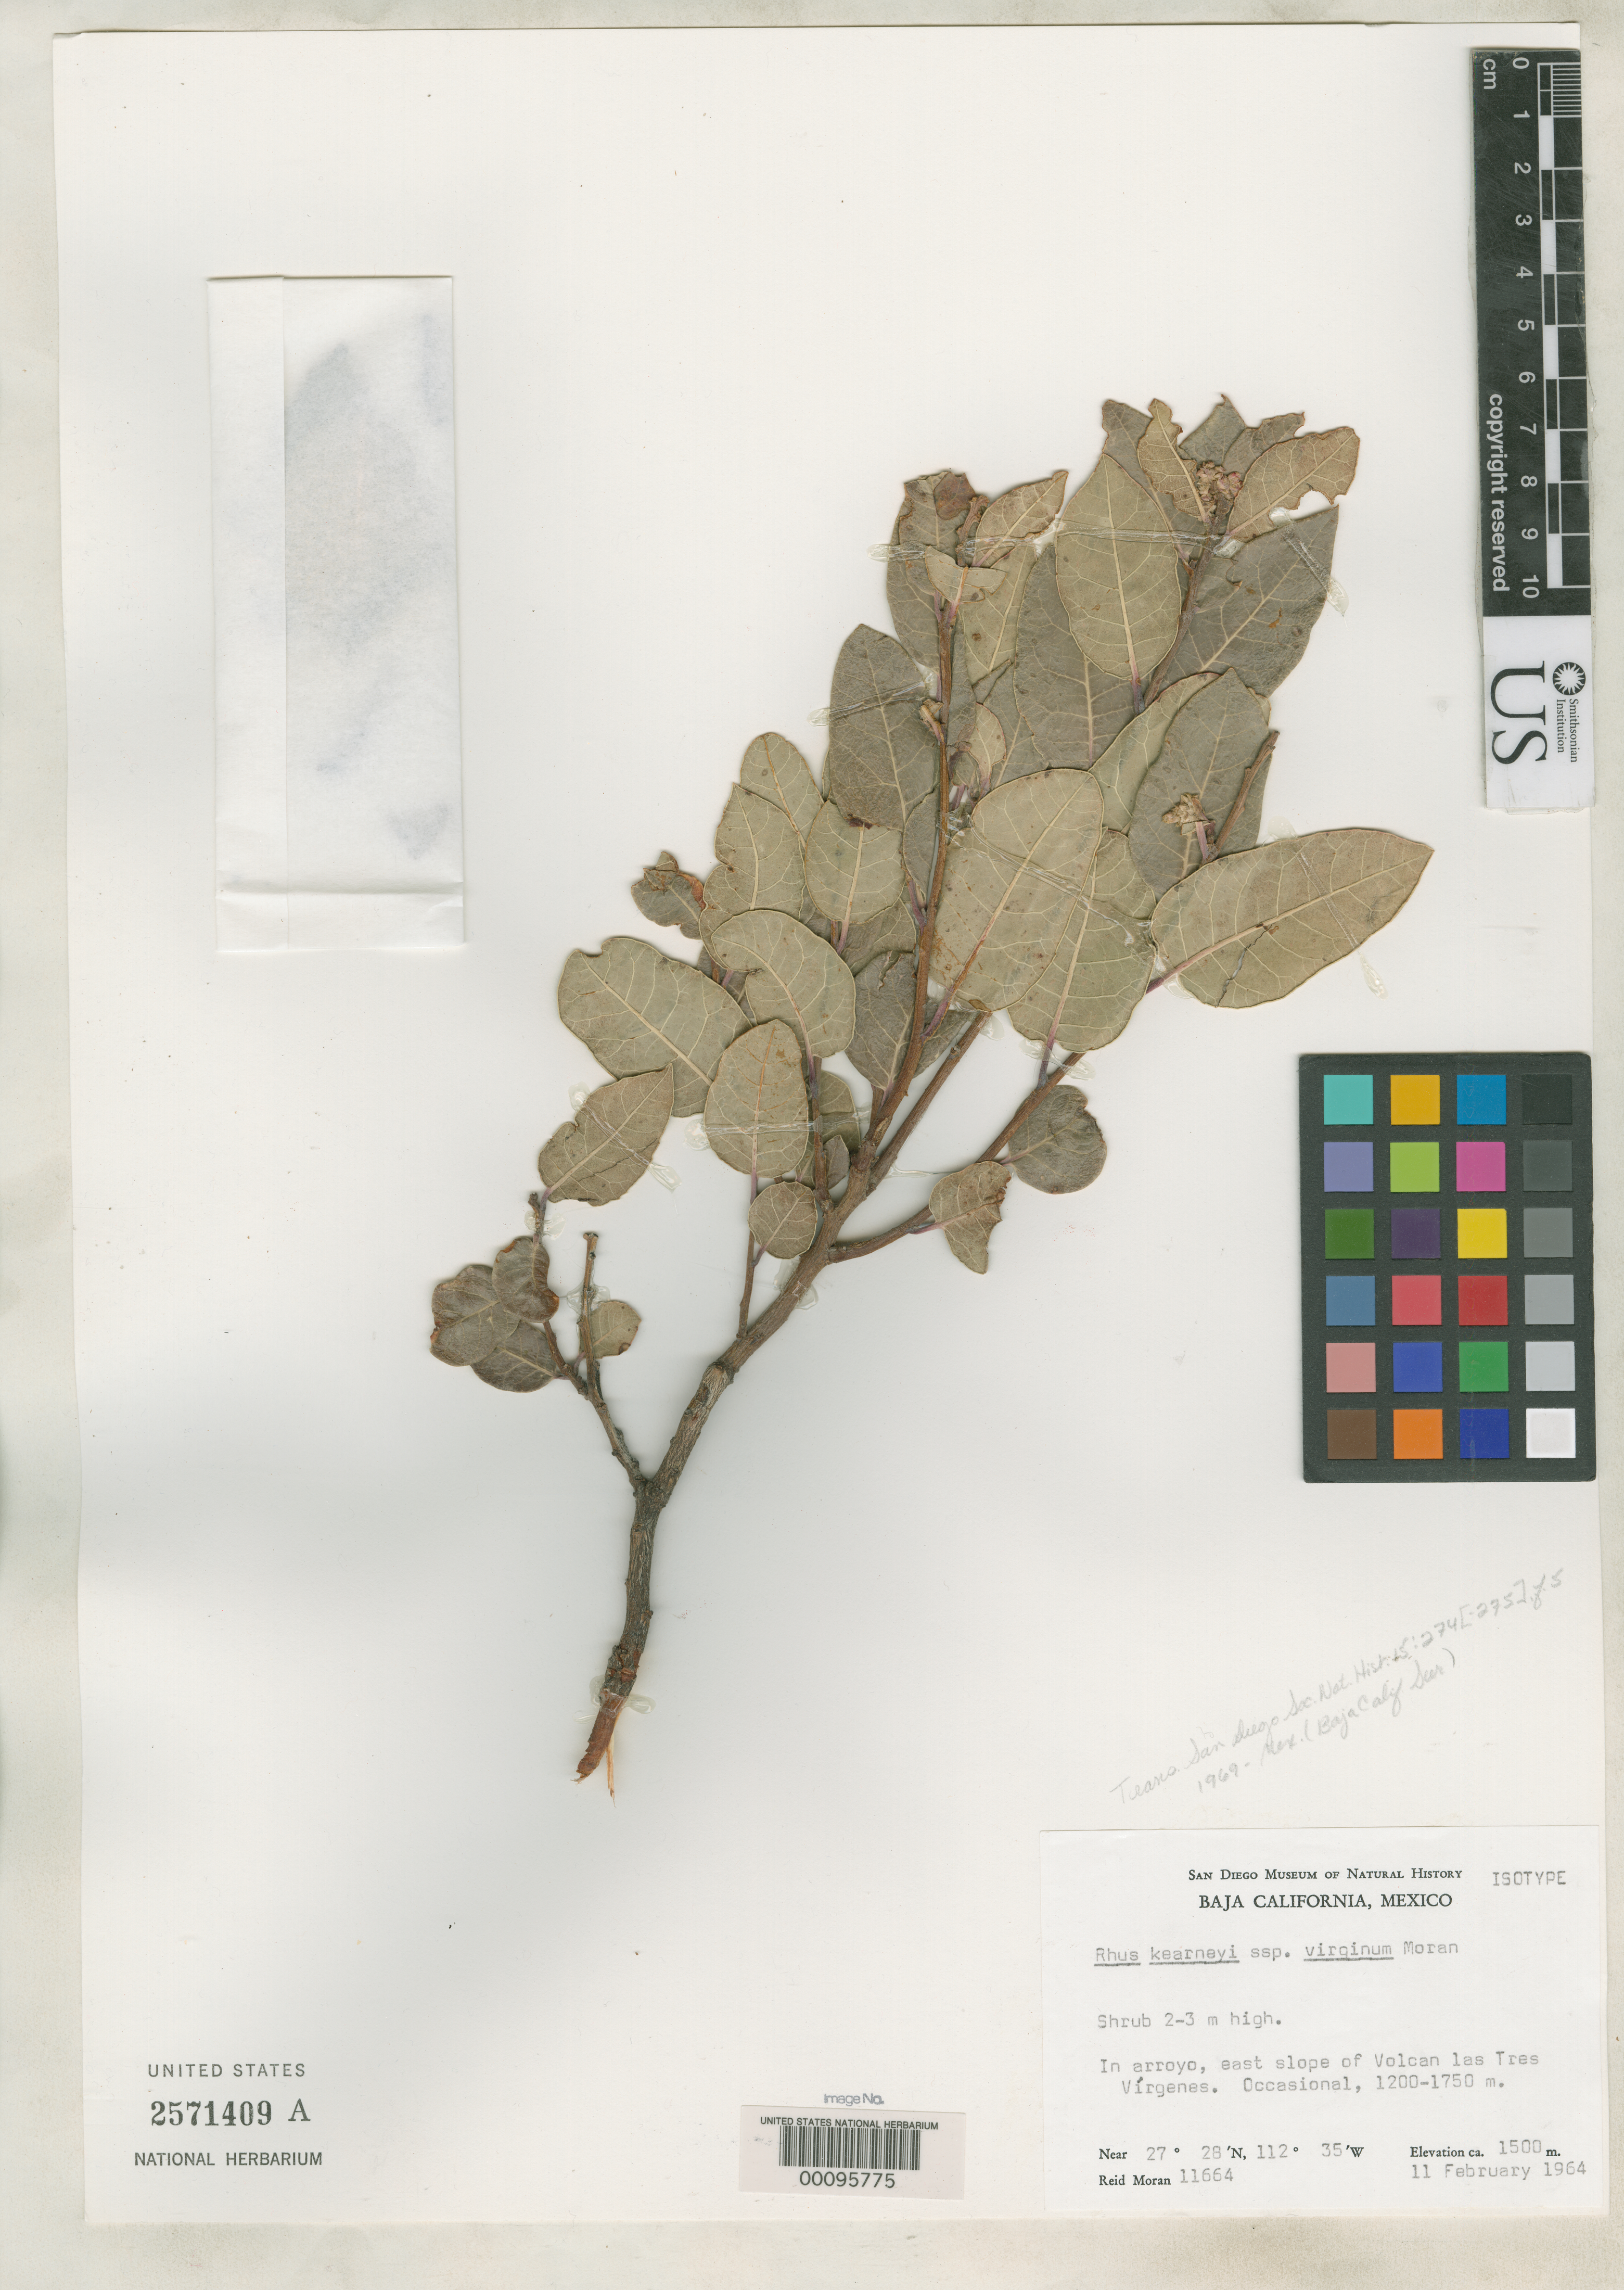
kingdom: Plantae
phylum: Tracheophyta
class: Magnoliopsida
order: Sapindales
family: Anacardiaceae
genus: Rhus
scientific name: Rhus kearneyi subsp. virginum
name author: Moran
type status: Isotype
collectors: R. V. Moran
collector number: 11664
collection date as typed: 11 Feb 1964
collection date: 1964-02-11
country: Mexico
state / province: Baja California Sur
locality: Volcan Las Tres Virgenes.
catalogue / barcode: US 2571409A